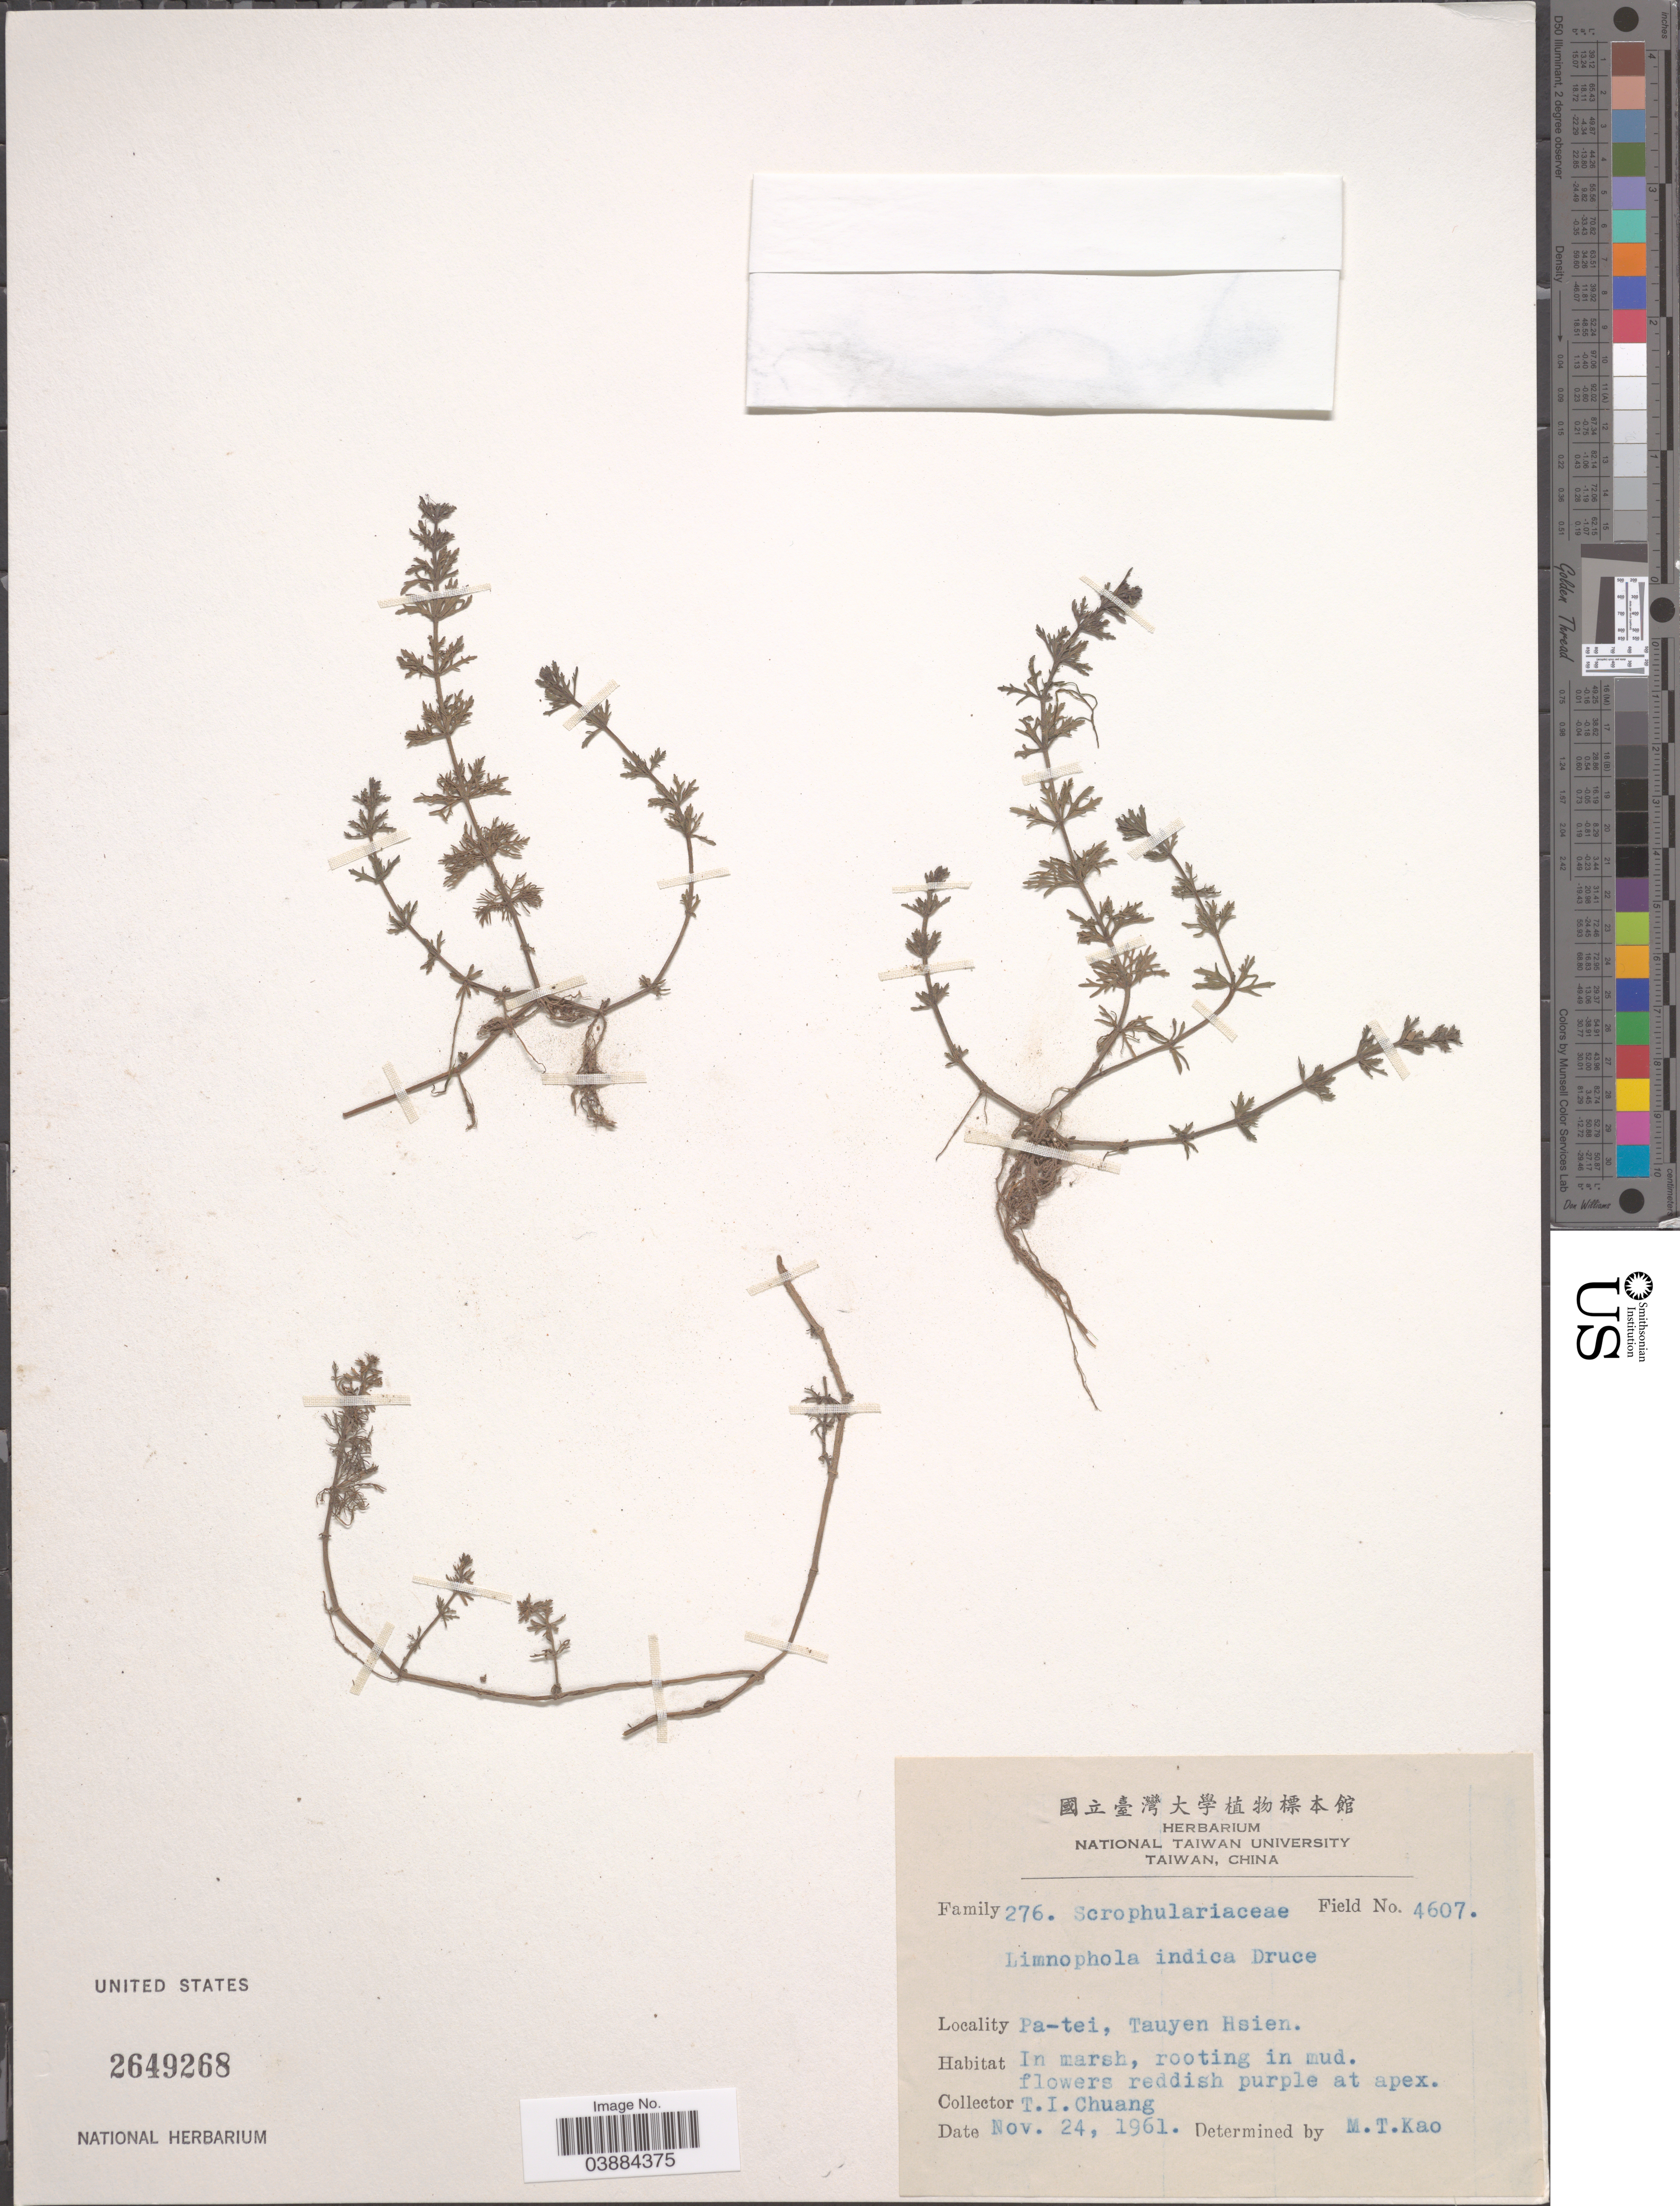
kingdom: Plantae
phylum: Tracheophyta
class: Magnoliopsida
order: Lamiales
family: Plantaginaceae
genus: Limnophila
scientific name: Limnophila indica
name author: (L.) Druce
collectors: T. Chuang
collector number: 4607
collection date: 1961-11-24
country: Taiwan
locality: Pa-tei, Tauyen Hsien.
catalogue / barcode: US 2649268